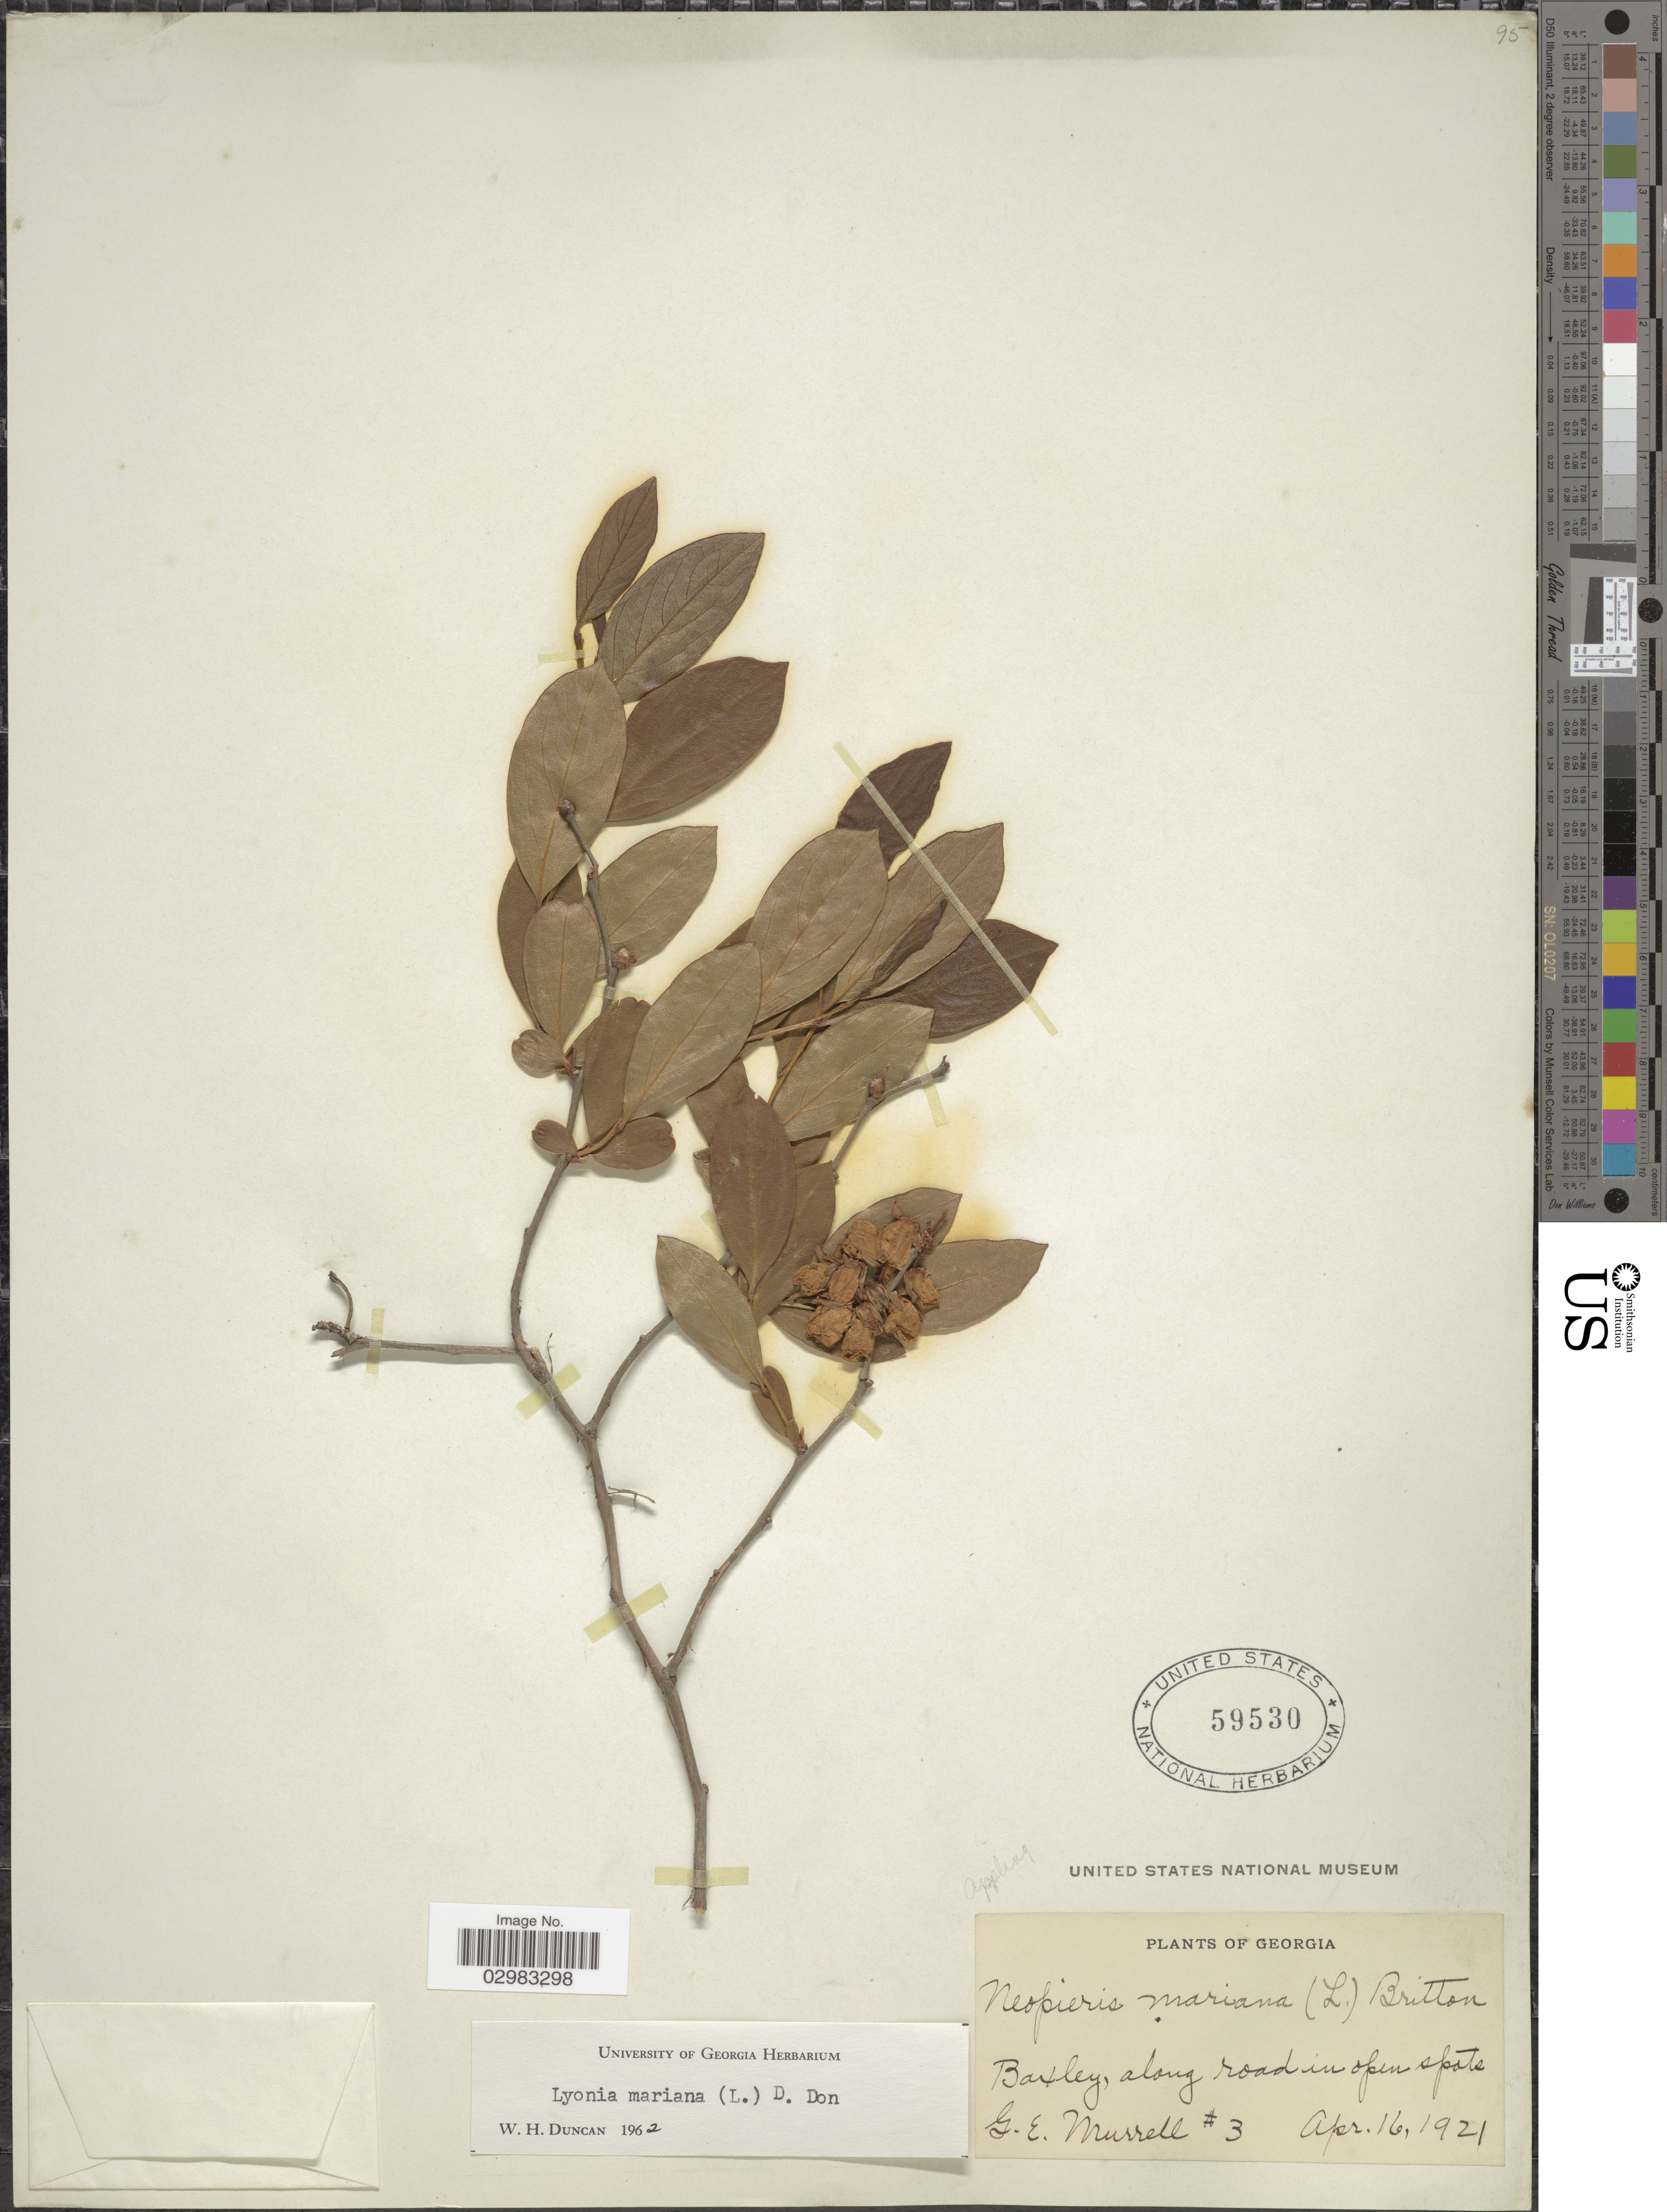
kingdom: Plantae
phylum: Tracheophyta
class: Magnoliopsida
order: Ericales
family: Ericaceae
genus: Lyonia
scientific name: Lyonia mariana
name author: (L.) D. Don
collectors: G. Murrell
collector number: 3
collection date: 1921-04-16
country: United States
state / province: Georgia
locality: Baxley, along road in open spots. Appling.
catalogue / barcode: US 59530